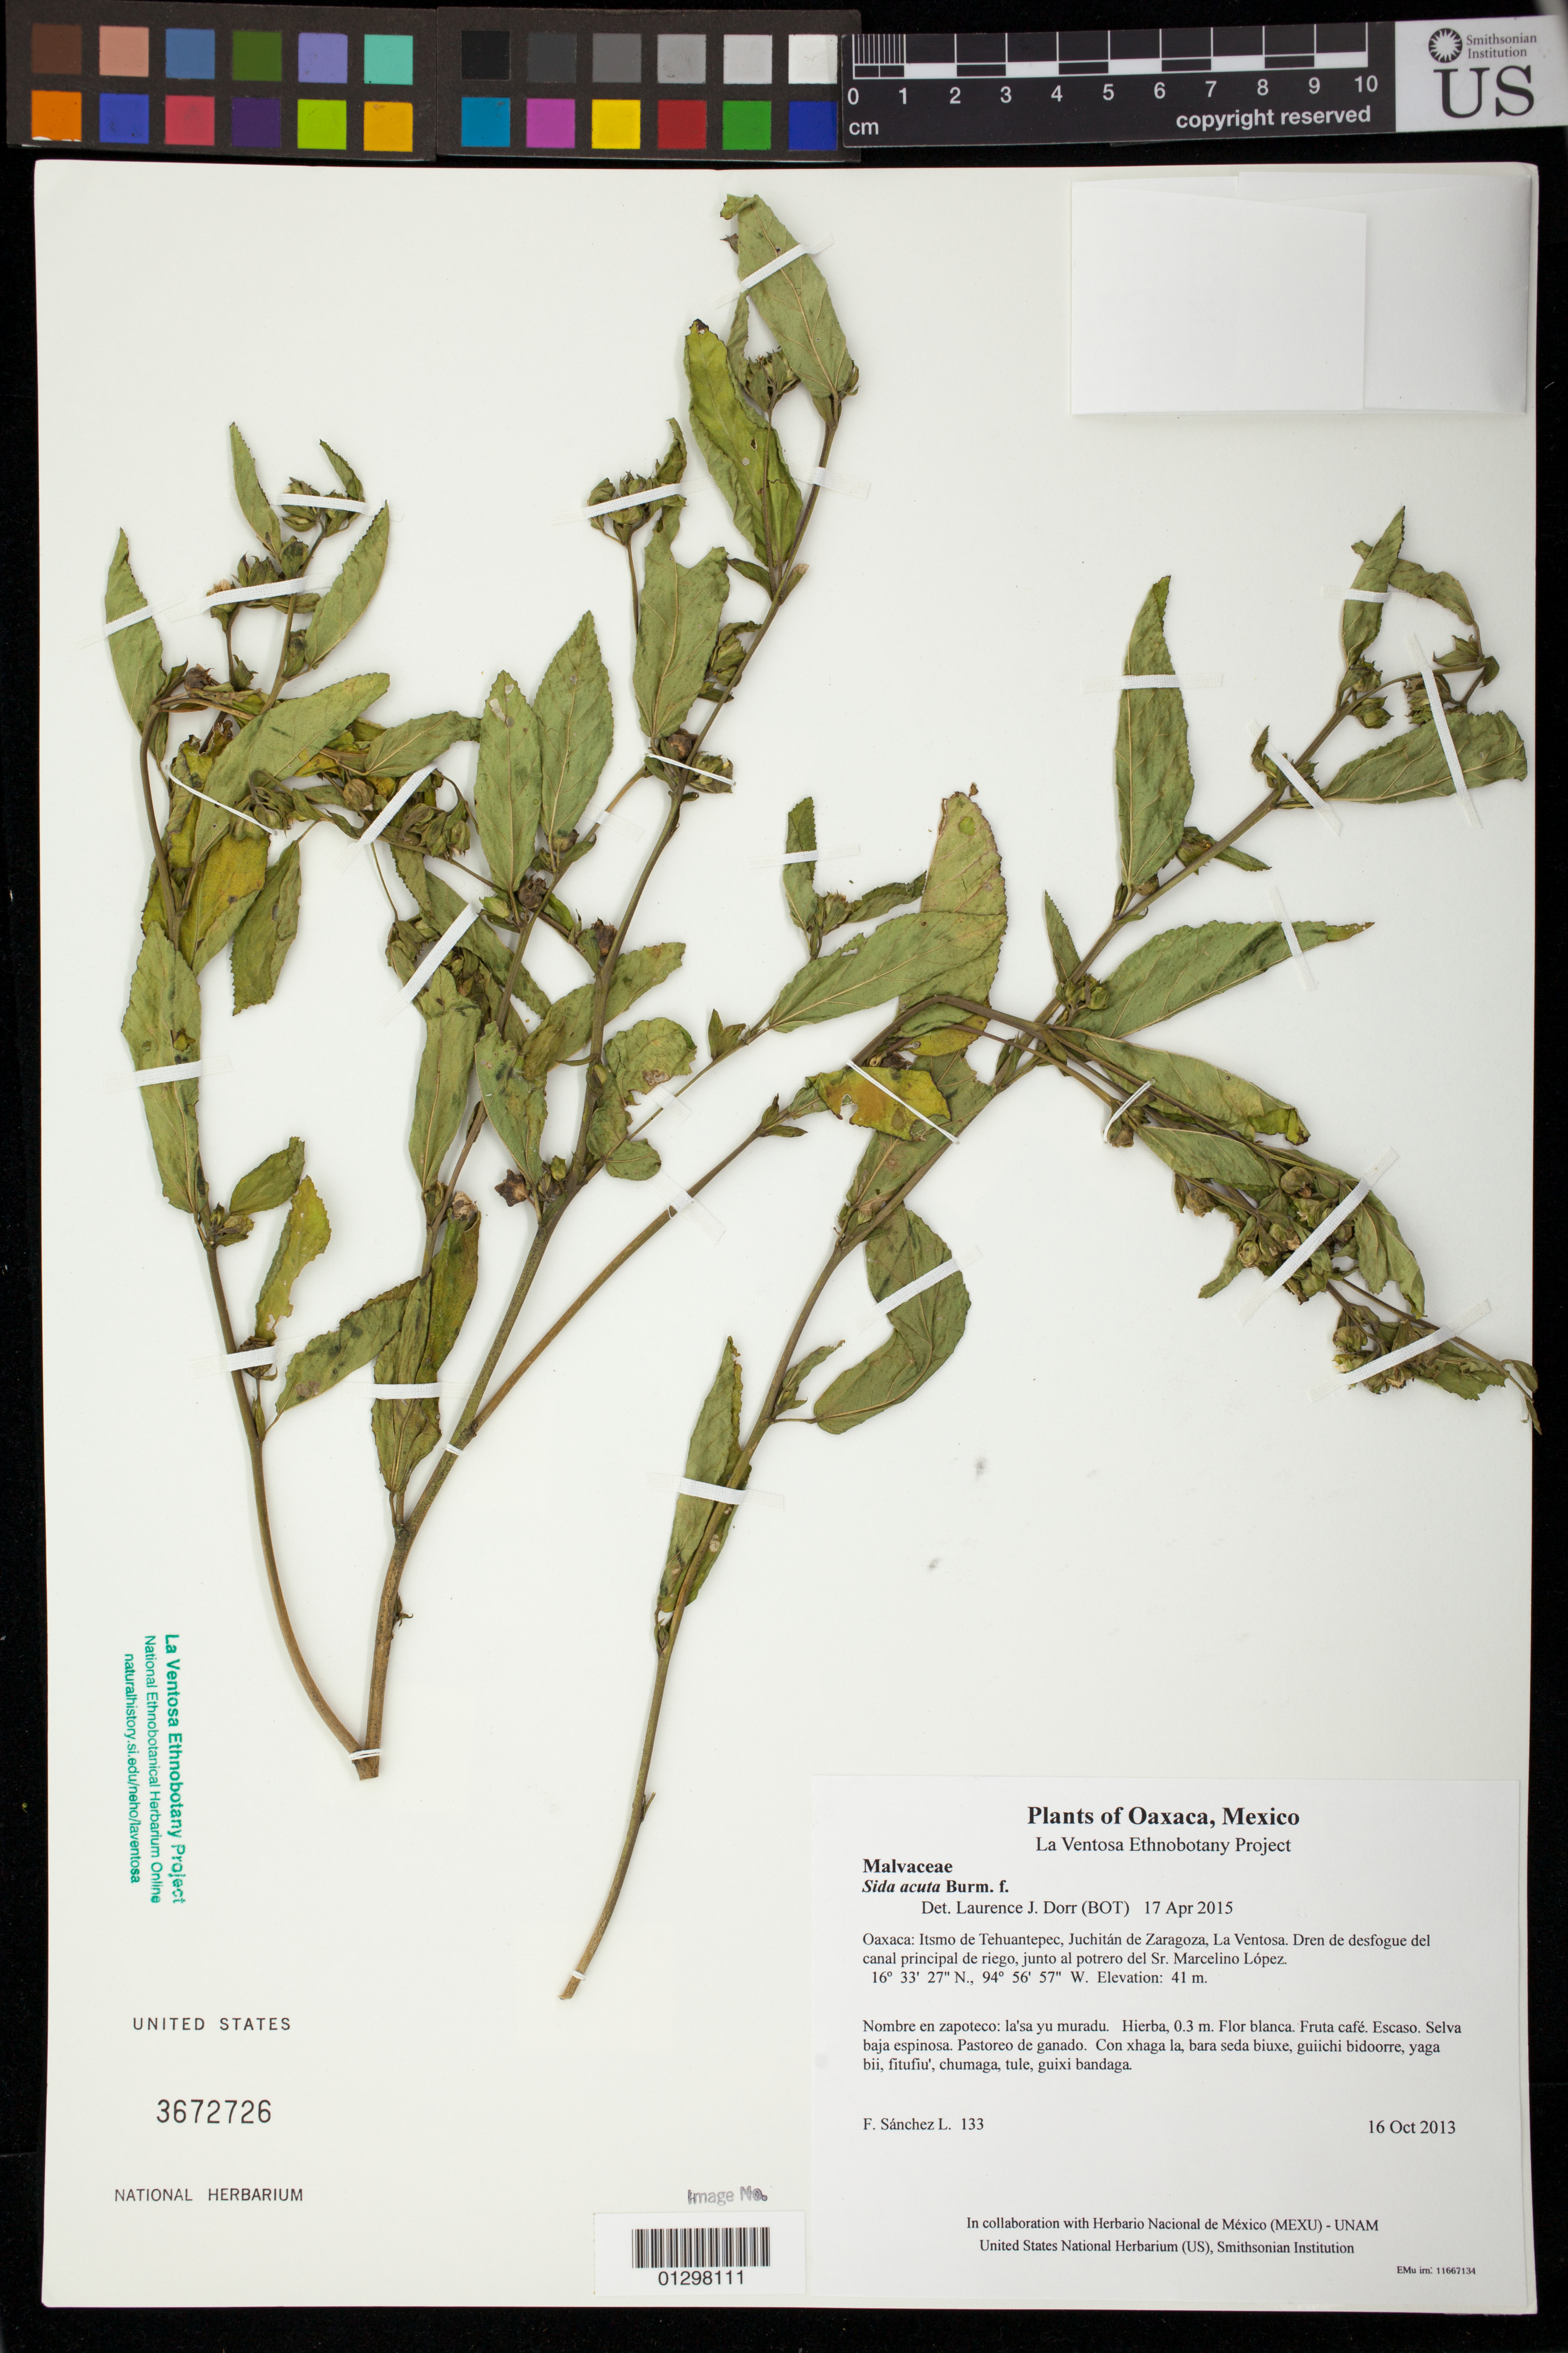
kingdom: Plantae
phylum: Tracheophyta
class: Magnoliopsida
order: Malvales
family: Malvaceae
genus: Sida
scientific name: Sida acuta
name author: Burm. f.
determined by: Dorr, L. J., (BOT), Smithsonian Institution - National Museum of Natural History (UNITED STATES)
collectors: F. Sánchez L.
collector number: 133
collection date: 2013-10-16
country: Mexico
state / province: Oaxaca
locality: Itsmo de Tehuantepec, Juchitán de Zaragoza, La Ventosa. Dren de desfogue del canal principal de riego, junto al potrero del Sr. Marcelino López.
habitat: Selva baja espinosa. Pastoreo de ganado.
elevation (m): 41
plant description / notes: MEXU, US; Guixi bandaga. 0.3 m. Guie' naquichi'. Cuaananaxhi namuu. Huaxie'.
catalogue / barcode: US 3672726